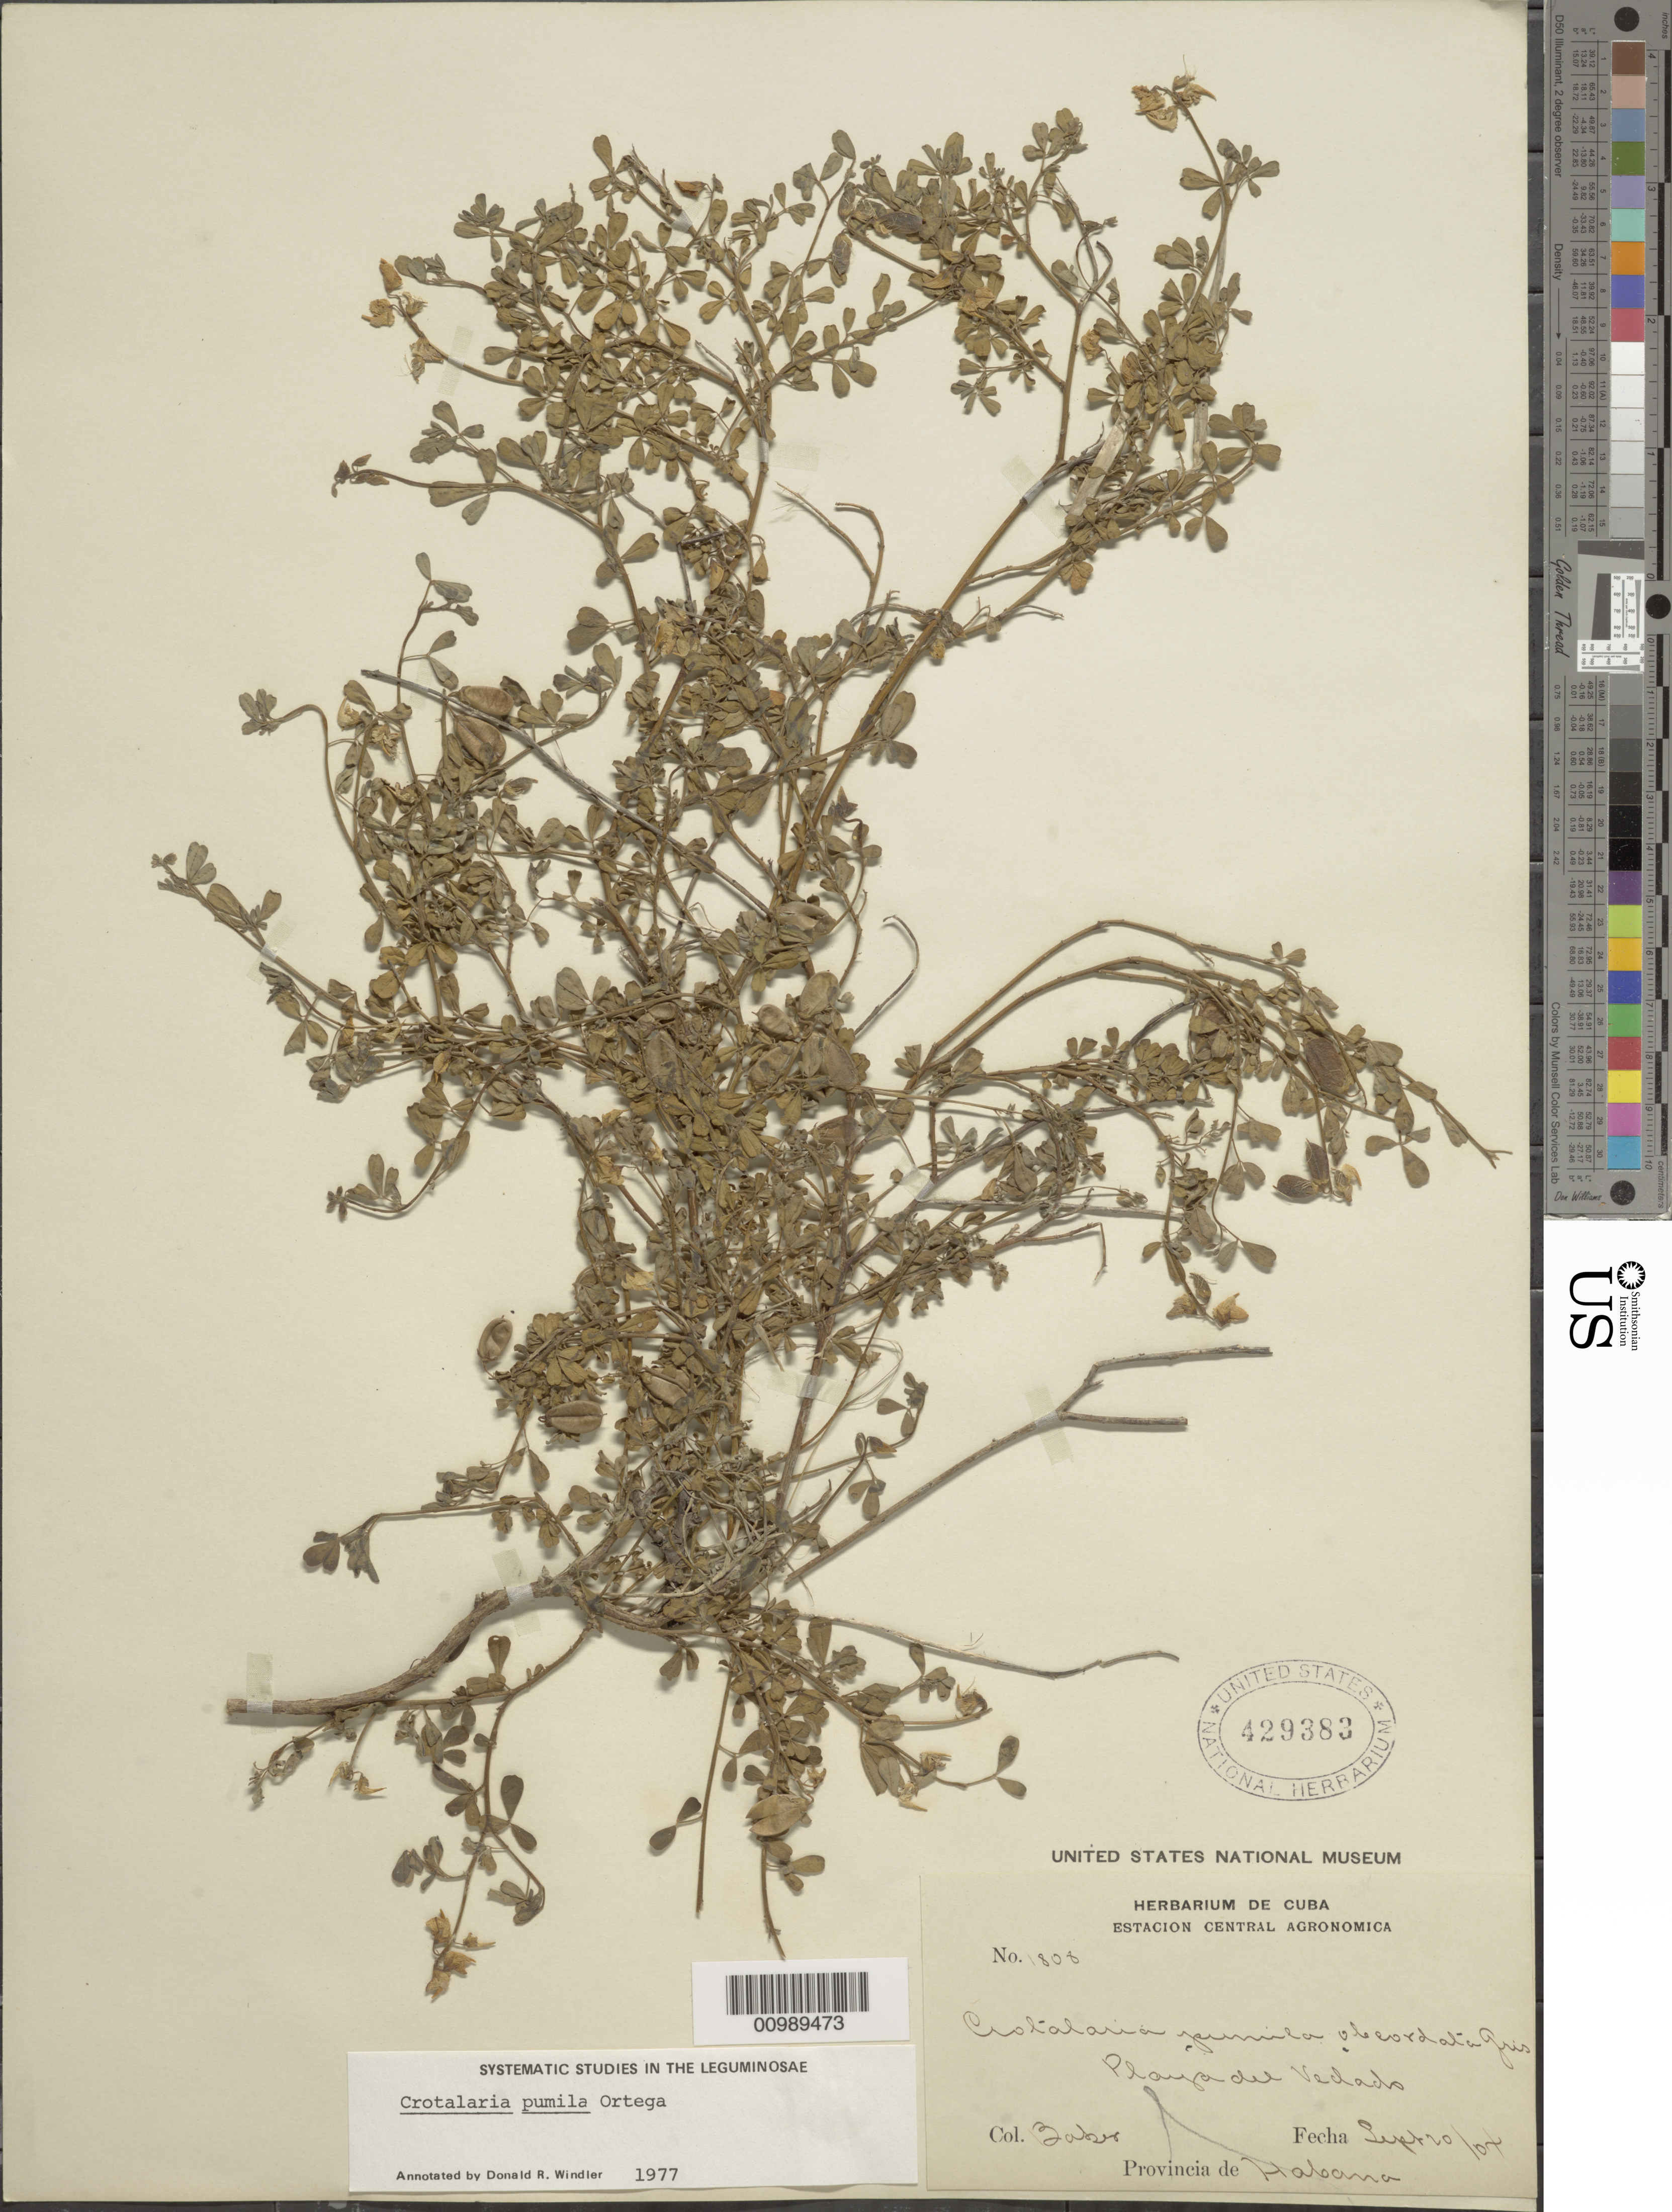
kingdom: Plantae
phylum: Tracheophyta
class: Magnoliopsida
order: Fabales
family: Fabaceae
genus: Crotalaria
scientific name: Crotalaria pumila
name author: Ortega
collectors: C. F. Baker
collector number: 1808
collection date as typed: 20 Sep 1904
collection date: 1904-09-20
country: Cuba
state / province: La Habana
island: Cuba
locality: Playa de Vedado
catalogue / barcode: US 429383